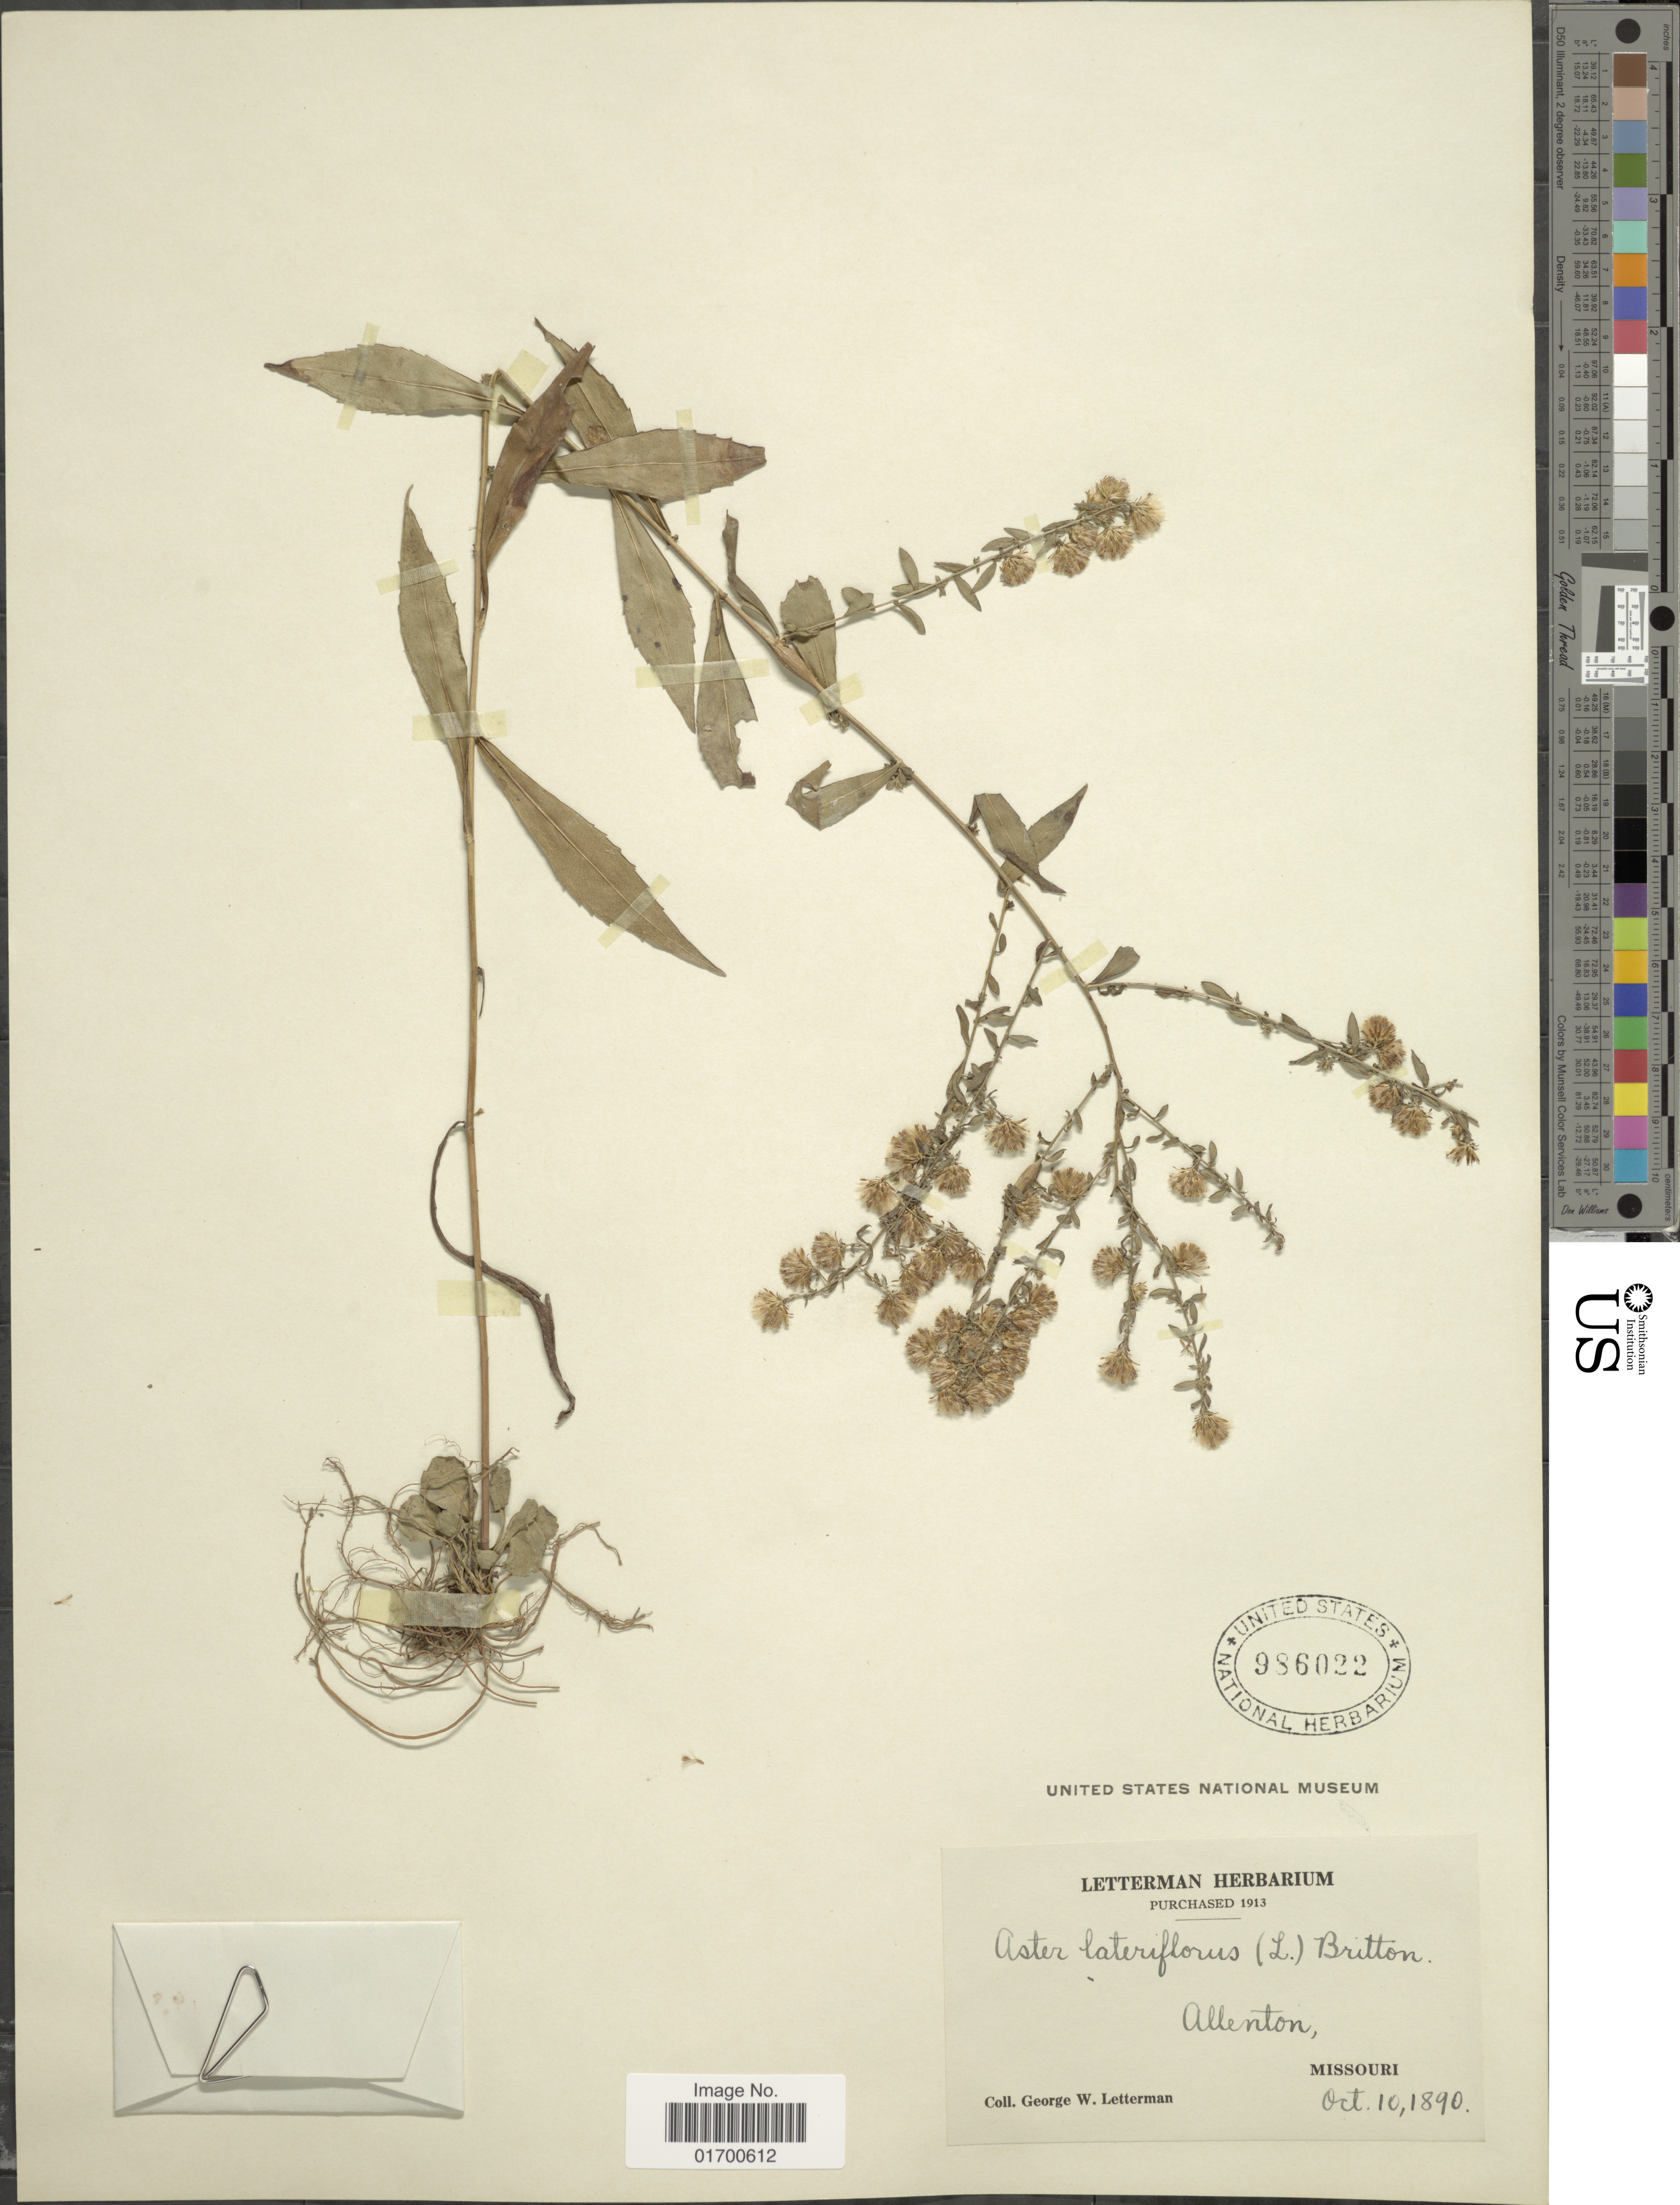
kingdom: Plantae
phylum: Tracheophyta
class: Magnoliopsida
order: Asterales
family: Asteraceae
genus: Symphyotrichum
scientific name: Symphyotrichum lateriflorum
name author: (L.) Á. Löve & D. Löve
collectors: G. W. Letterman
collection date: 1890-10-10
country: United States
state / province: Missouri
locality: Allenton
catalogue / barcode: US 986022